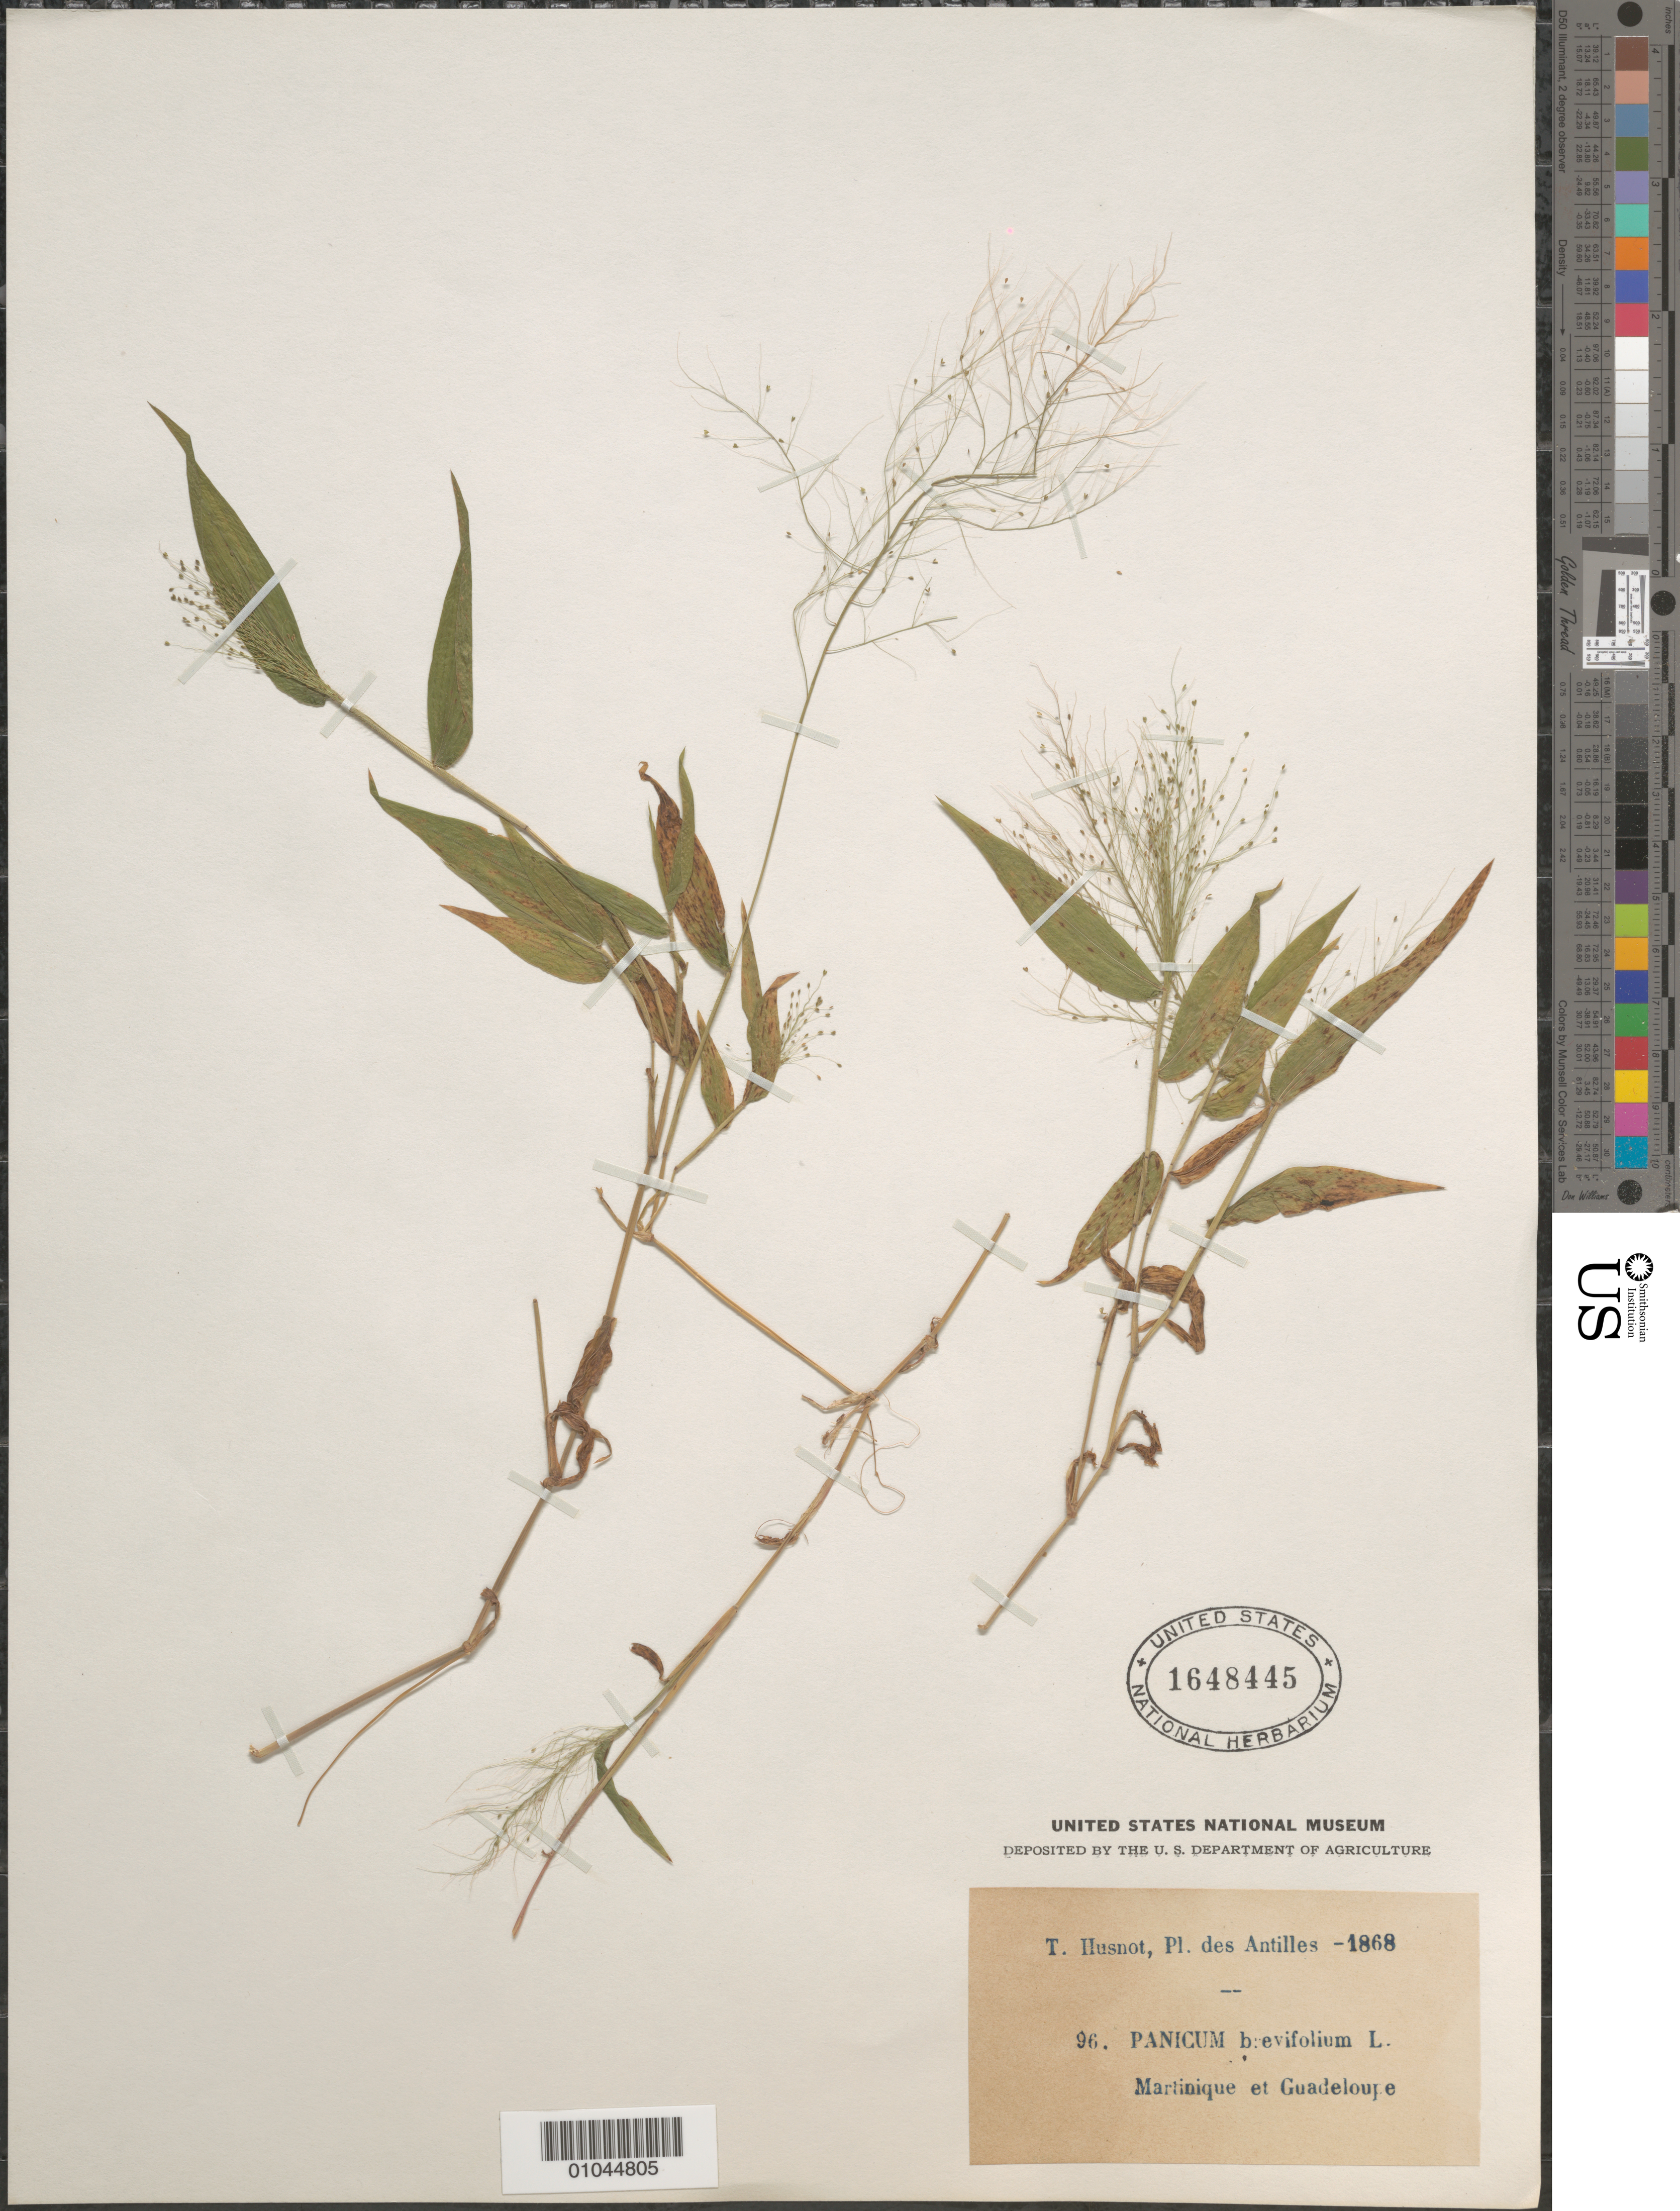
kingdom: Plantae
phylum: Tracheophyta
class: Liliopsida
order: Poales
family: Poaceae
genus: Panicum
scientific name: Panicum trichoides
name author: Sw.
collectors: P. T. Husnot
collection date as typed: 1868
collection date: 1868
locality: Martinique et Guadeloupe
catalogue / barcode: US 1648445